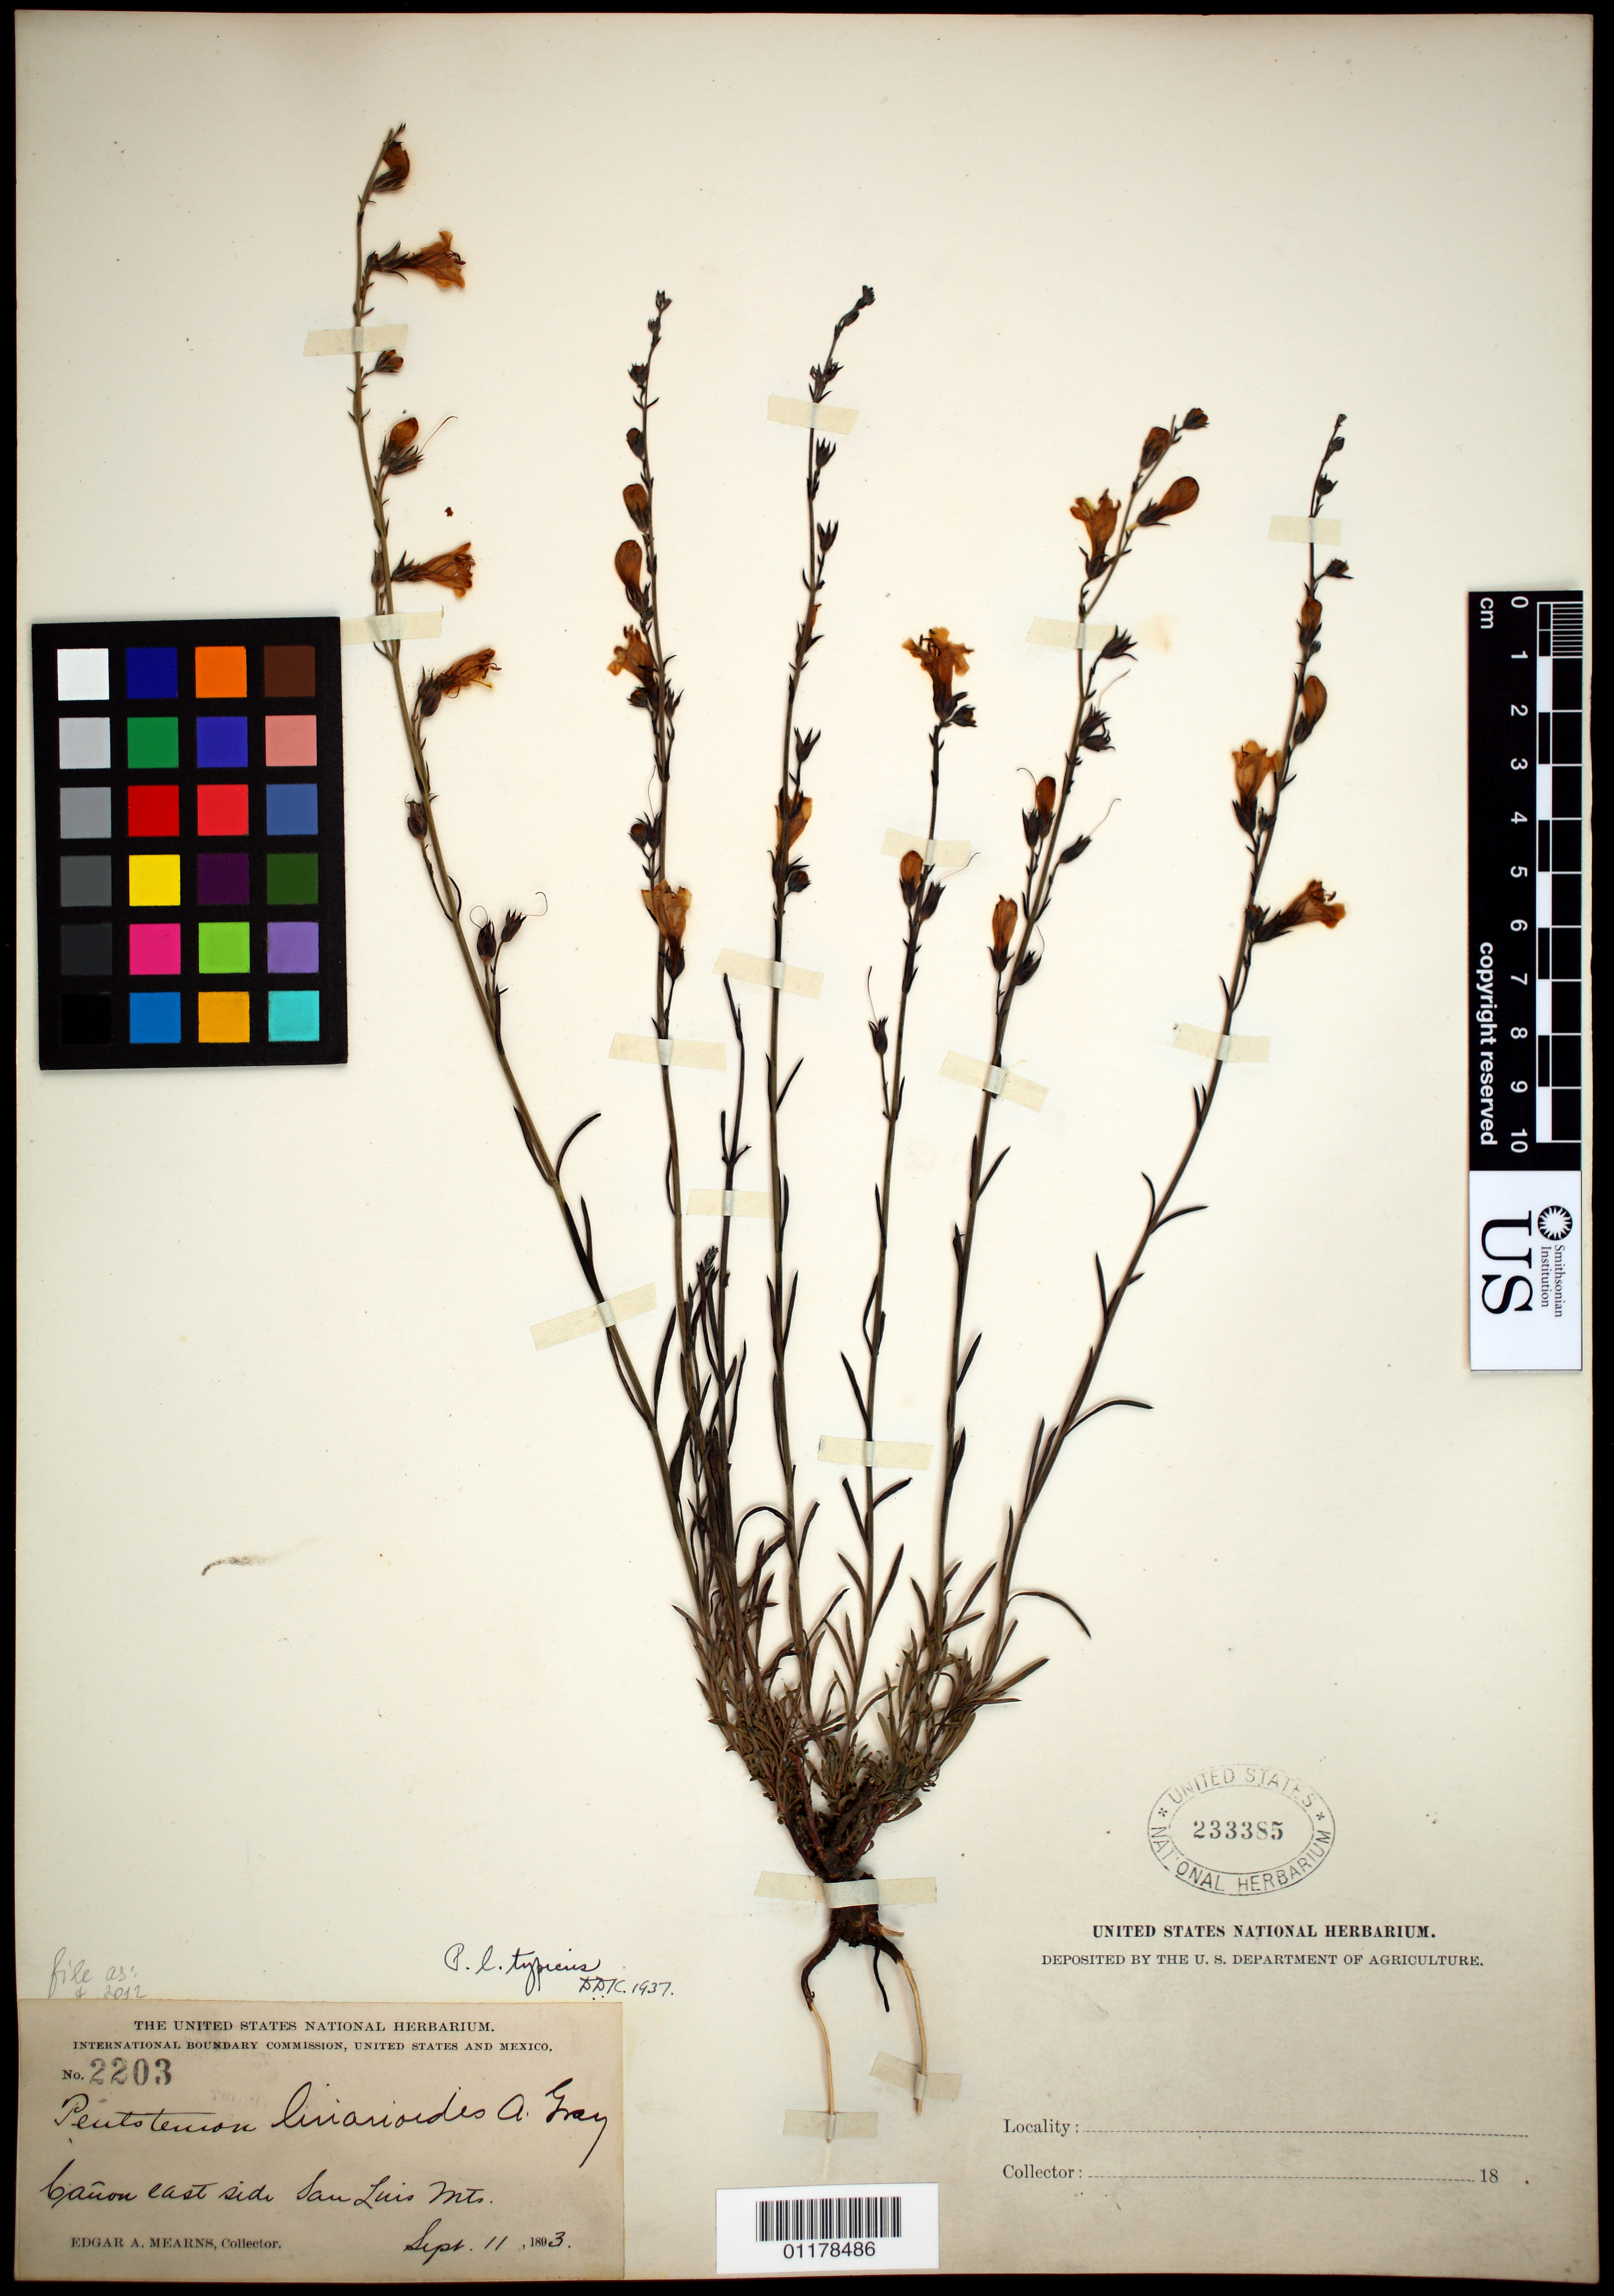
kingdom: Plantae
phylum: Tracheophyta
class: Magnoliopsida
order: Lamiales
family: Plantaginaceae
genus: Penstemon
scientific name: Penstemon linarioides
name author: A. Gray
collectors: E. A. Mearns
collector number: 2203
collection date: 1893-09-11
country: United States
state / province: Arizona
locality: Canyon east side San Luis Mts.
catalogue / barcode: US 233385